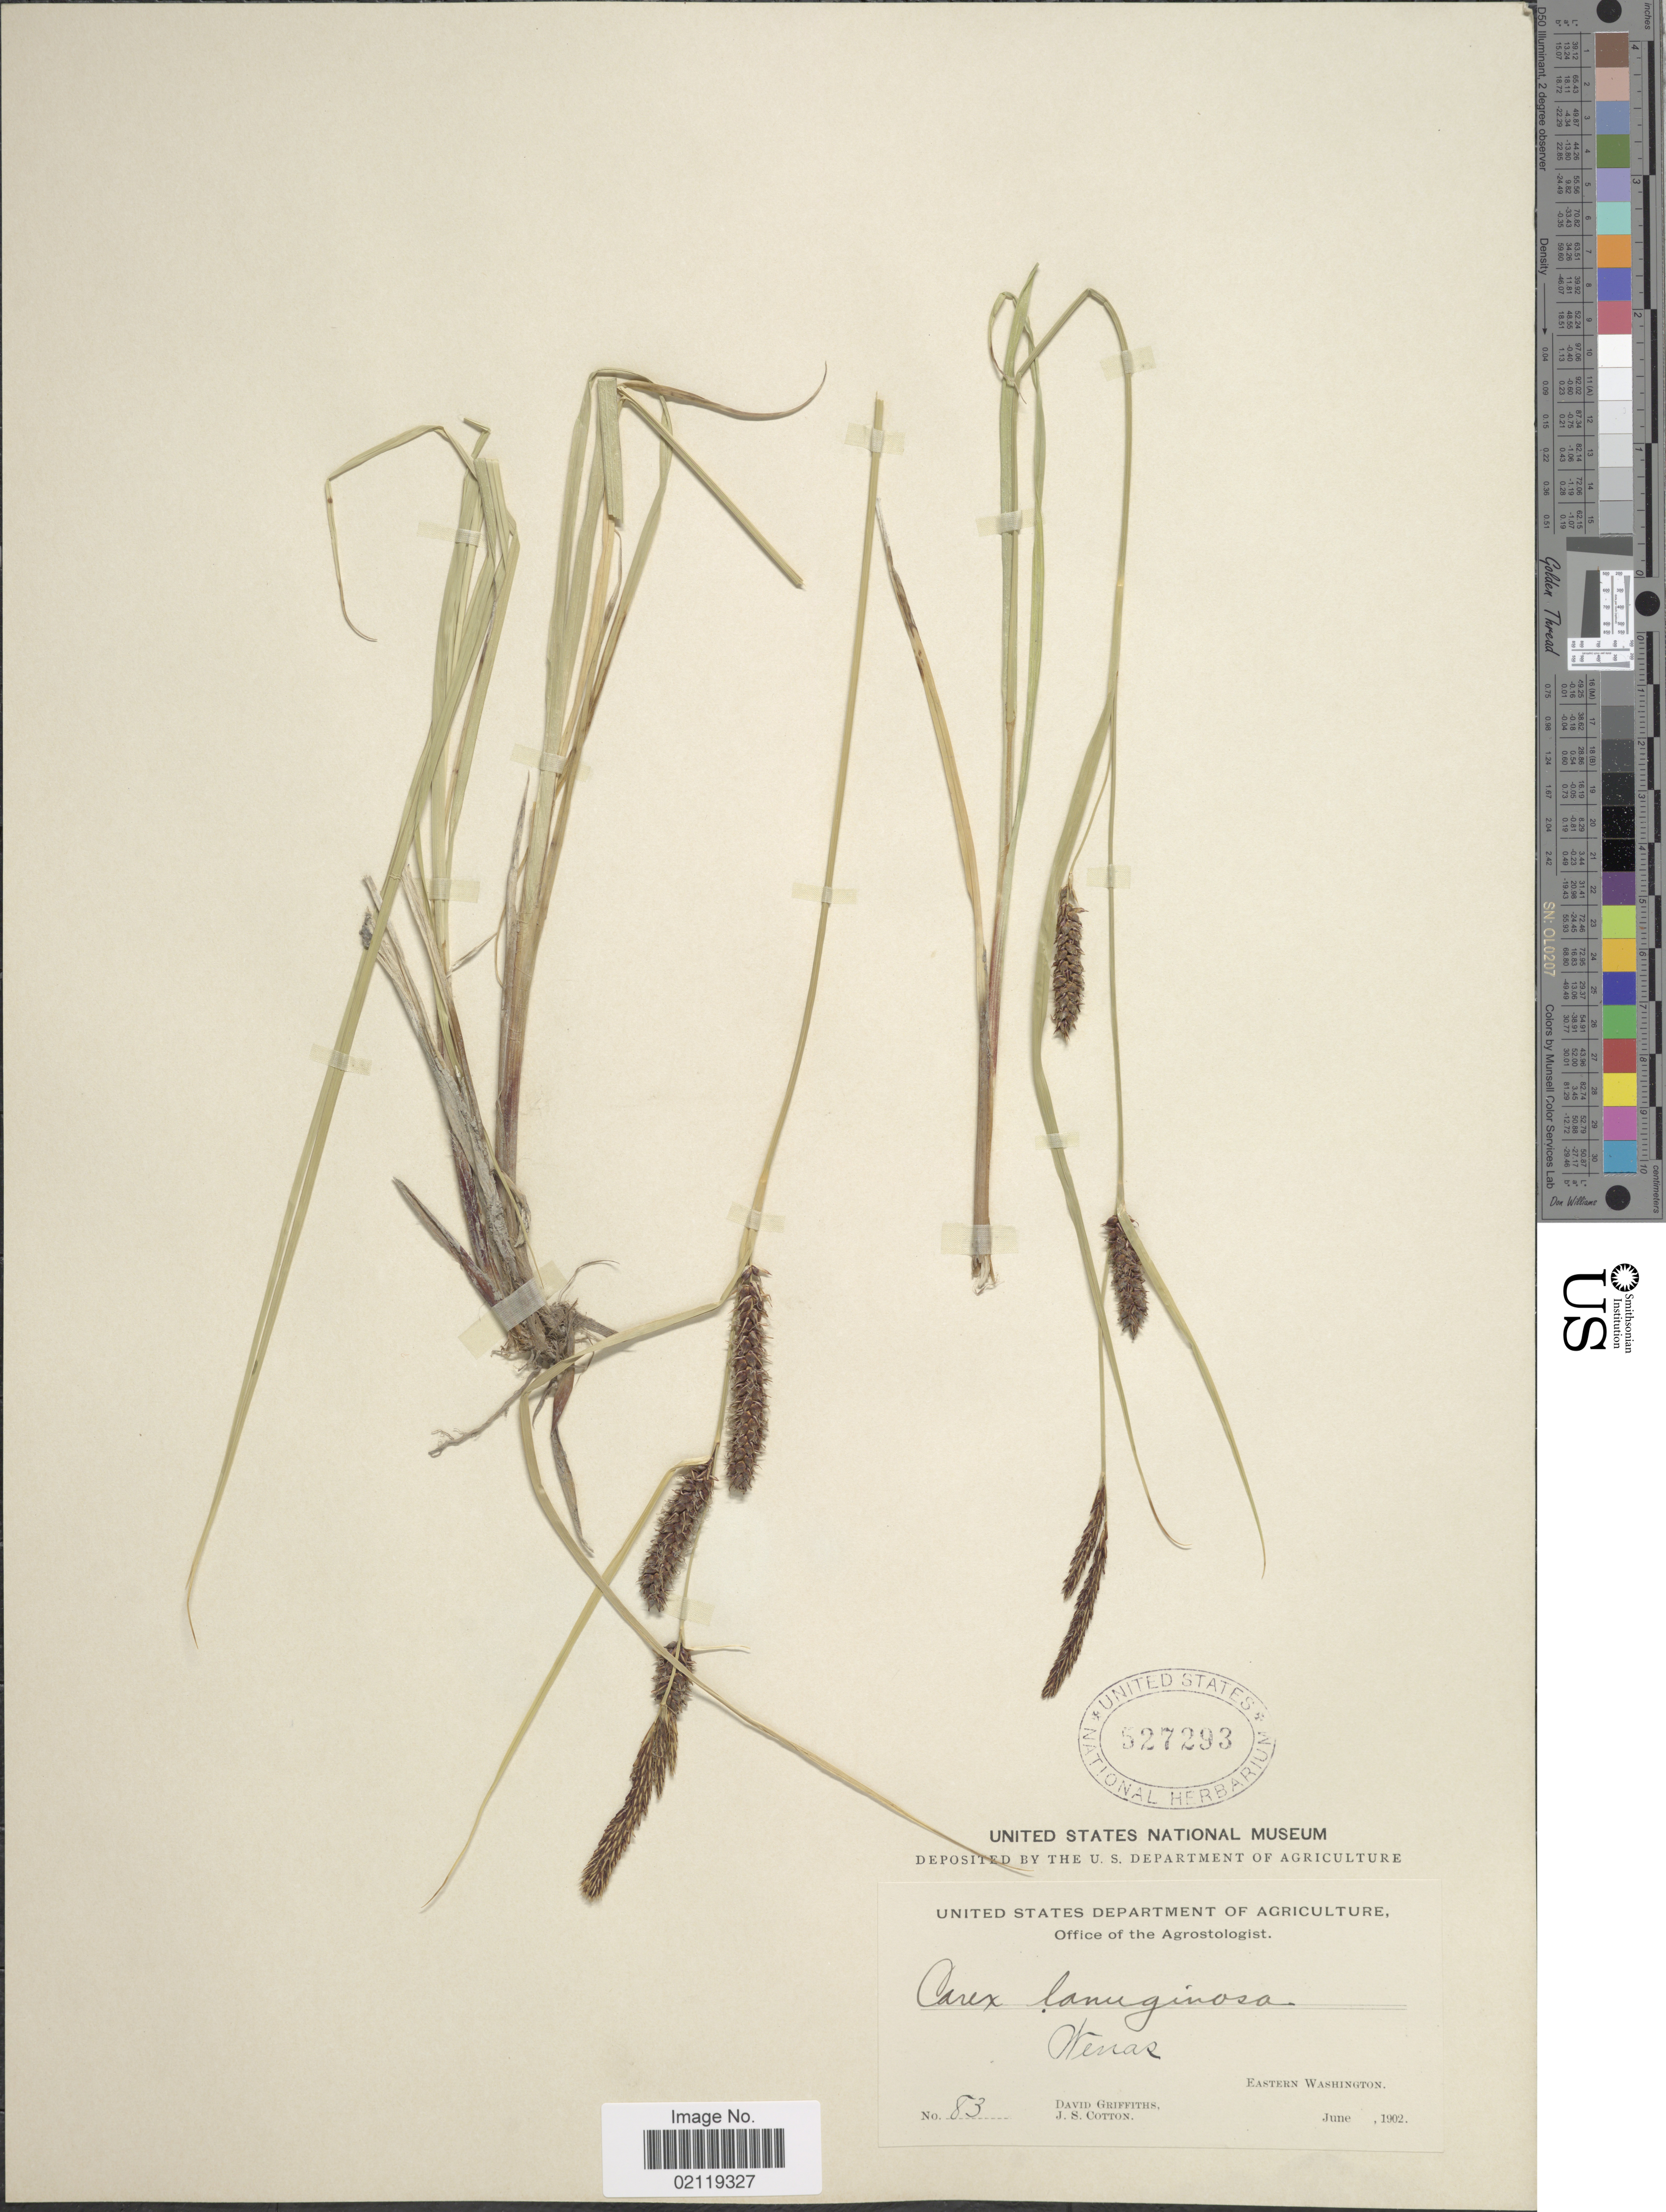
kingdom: Plantae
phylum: Tracheophyta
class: Liliopsida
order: Poales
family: Cyperaceae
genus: Carex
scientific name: Carex pellita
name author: Muhl. ex Willd.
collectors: D. Griffiths & J. S. Cotton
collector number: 83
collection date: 1902-06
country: United States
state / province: Washington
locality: Wenas. Eastern Washington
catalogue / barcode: US 527293